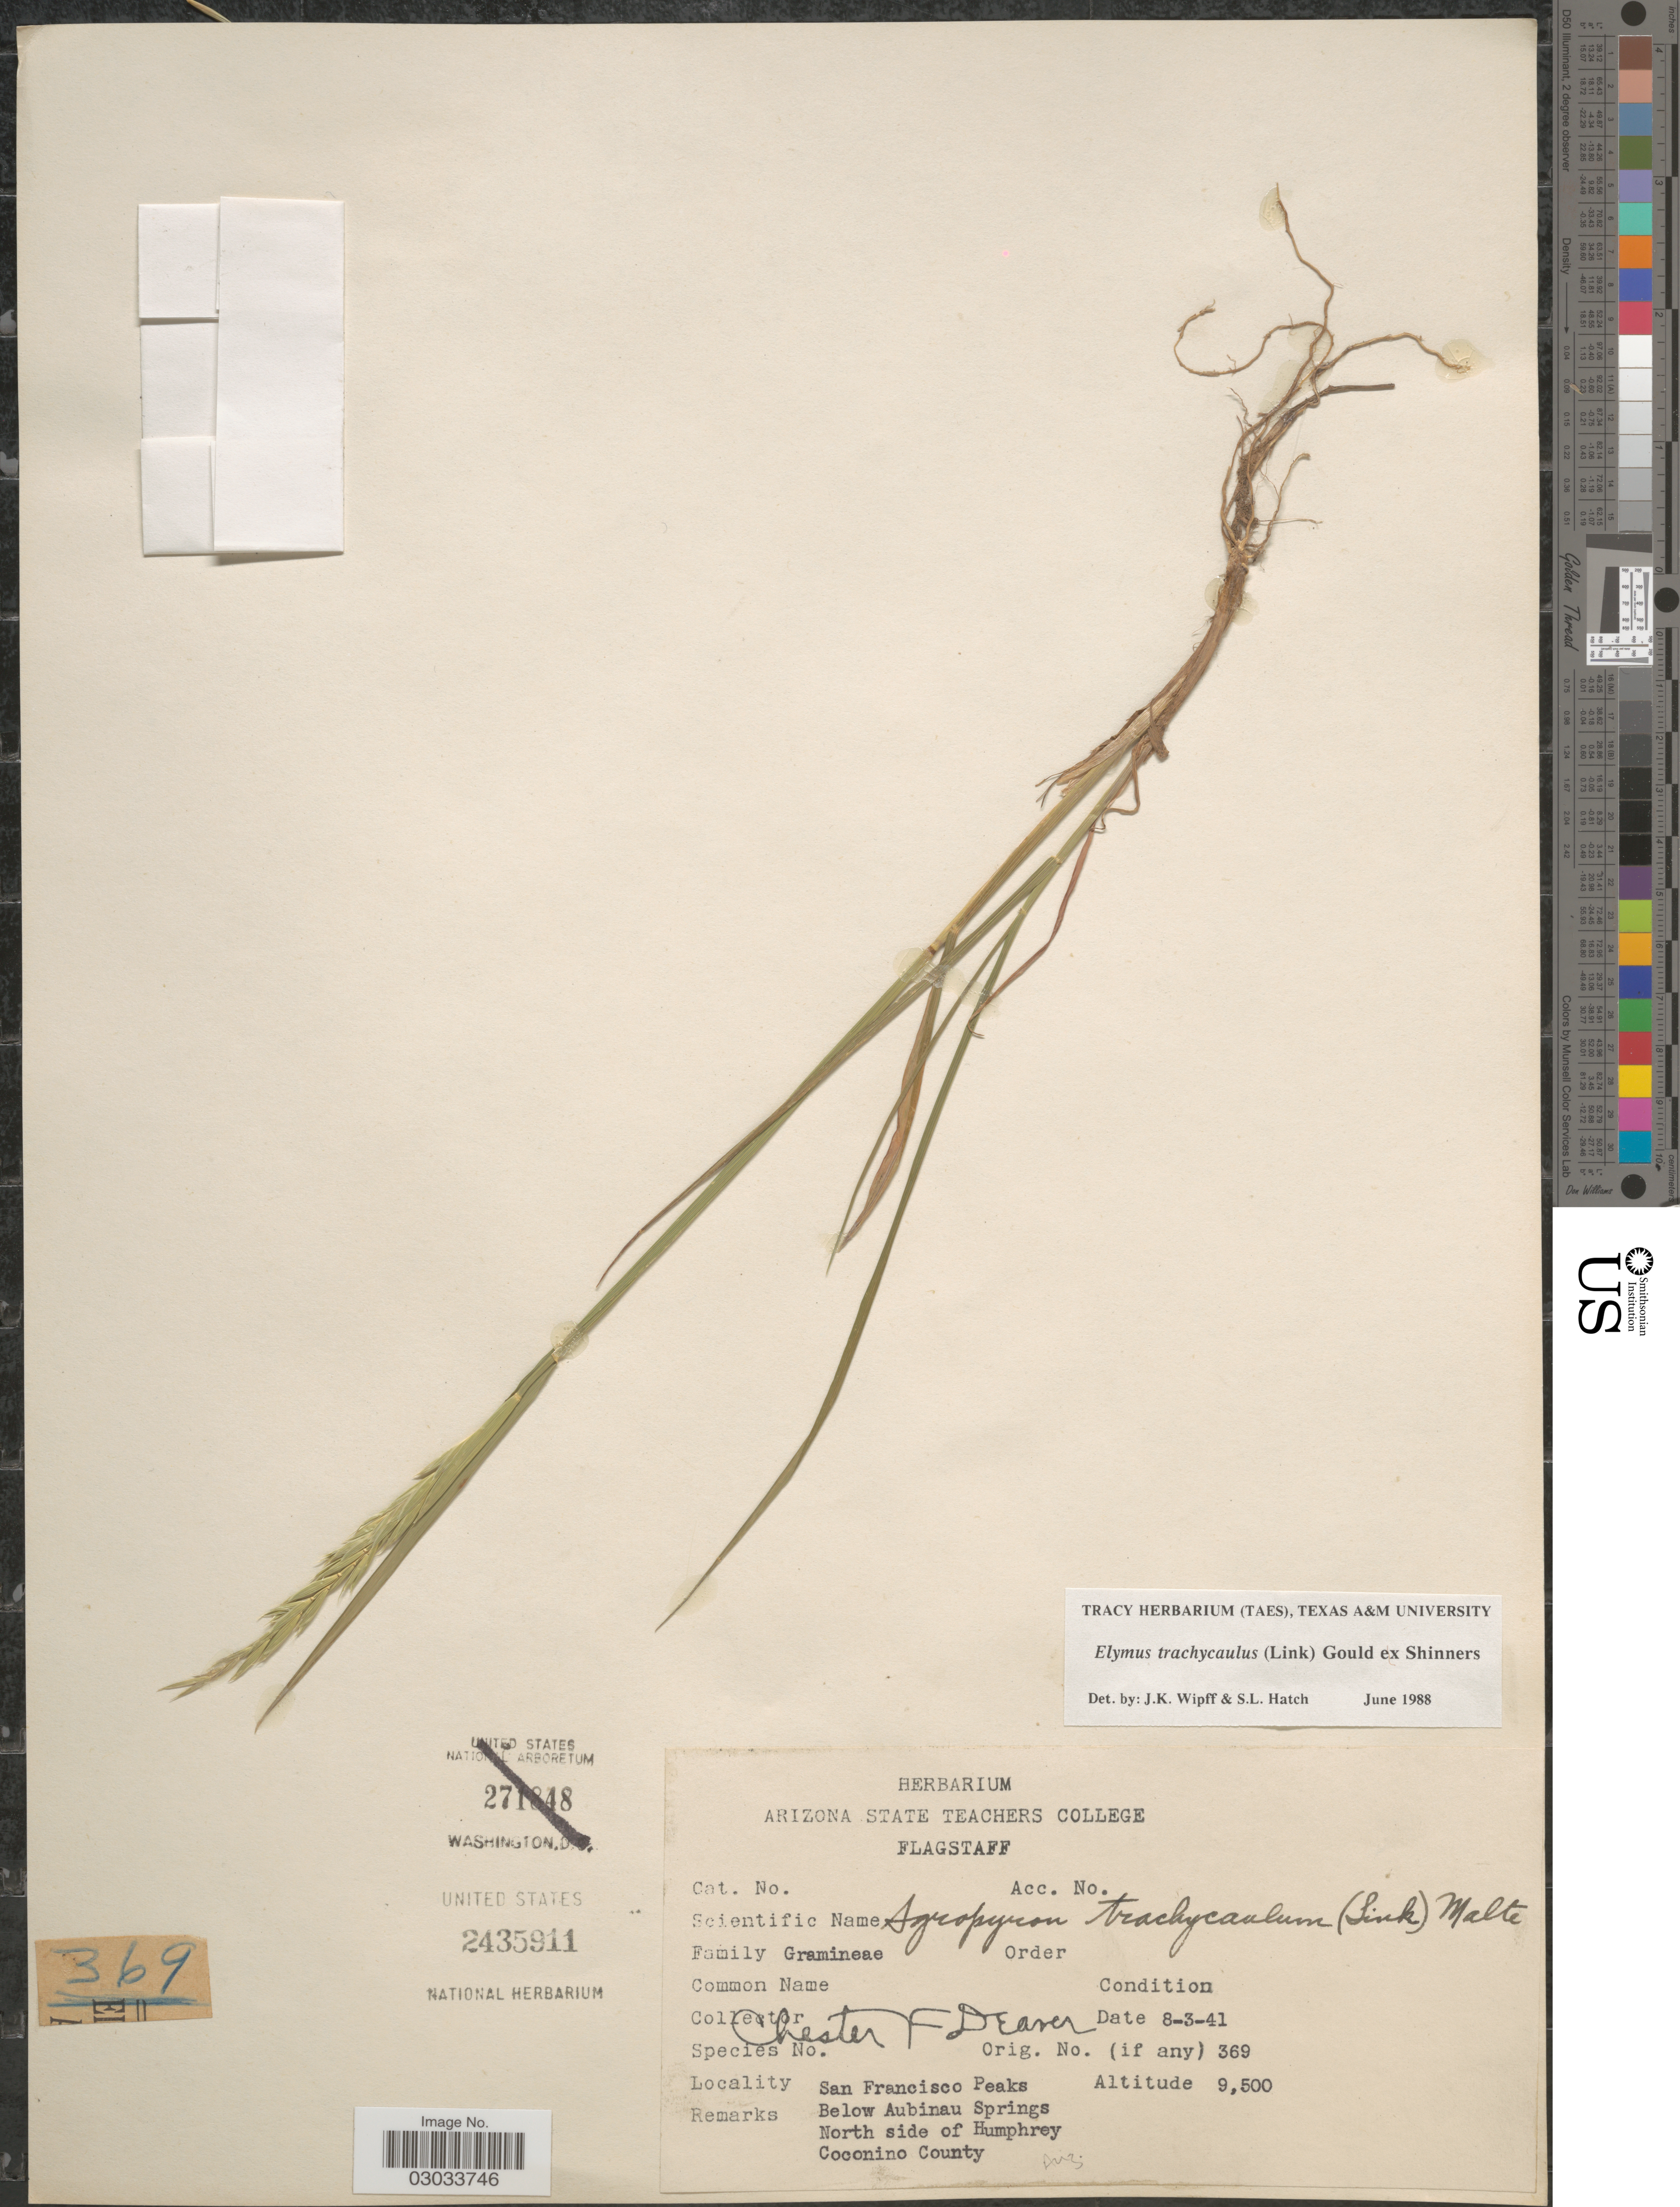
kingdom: Plantae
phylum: Tracheophyta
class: Liliopsida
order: Poales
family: Poaceae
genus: Elymus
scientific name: Elymus trachycaulus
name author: (Link) Gould ex Shinners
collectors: C. Deaver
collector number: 369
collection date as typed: Transcribed d/m/y: 3/8/41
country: United States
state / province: Arizona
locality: San Francisco Peaks. Below Aubinau Springs. North side of Humphrey. Coconino County.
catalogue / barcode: US 2435911